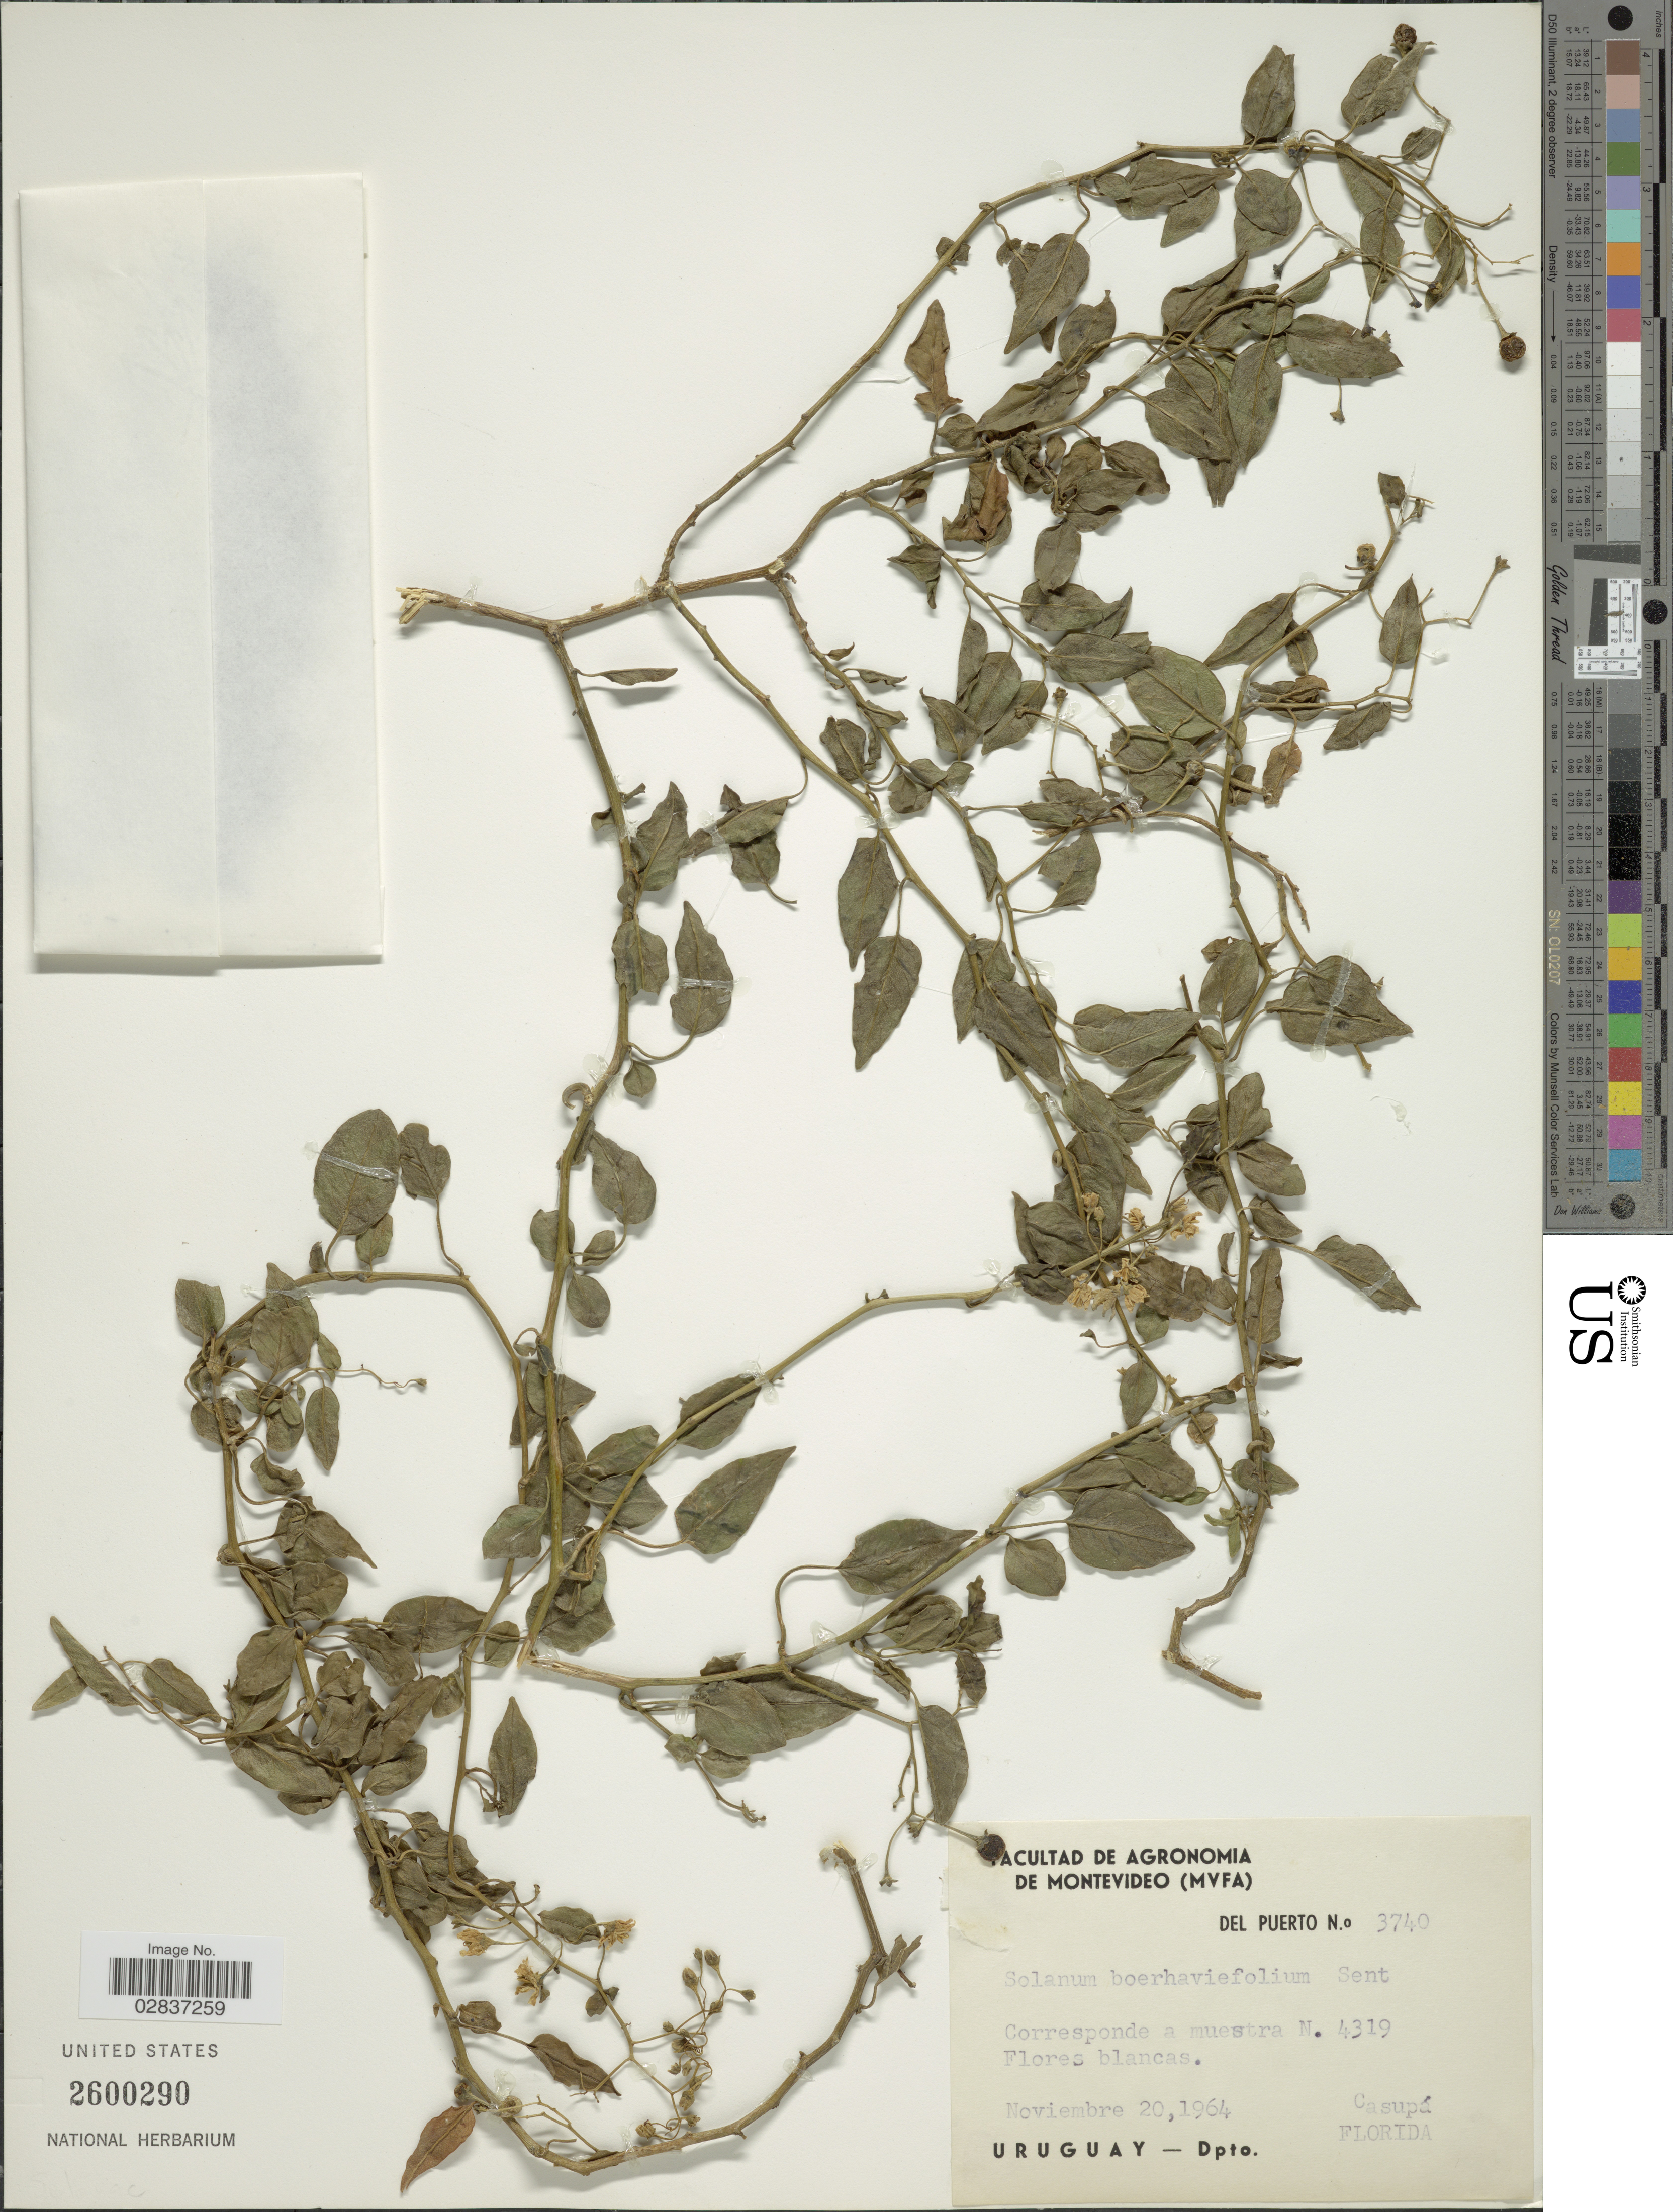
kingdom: Plantae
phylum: Tracheophyta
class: Magnoliopsida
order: Solanales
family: Solanaceae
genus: Solanum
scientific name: Solanum boerhaviifolium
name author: Sendtn.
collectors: Del Puerto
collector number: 3740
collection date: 1964-11-20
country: Uruguay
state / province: Florida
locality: Casupá, Dpto. Florida.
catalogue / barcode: US 2600290